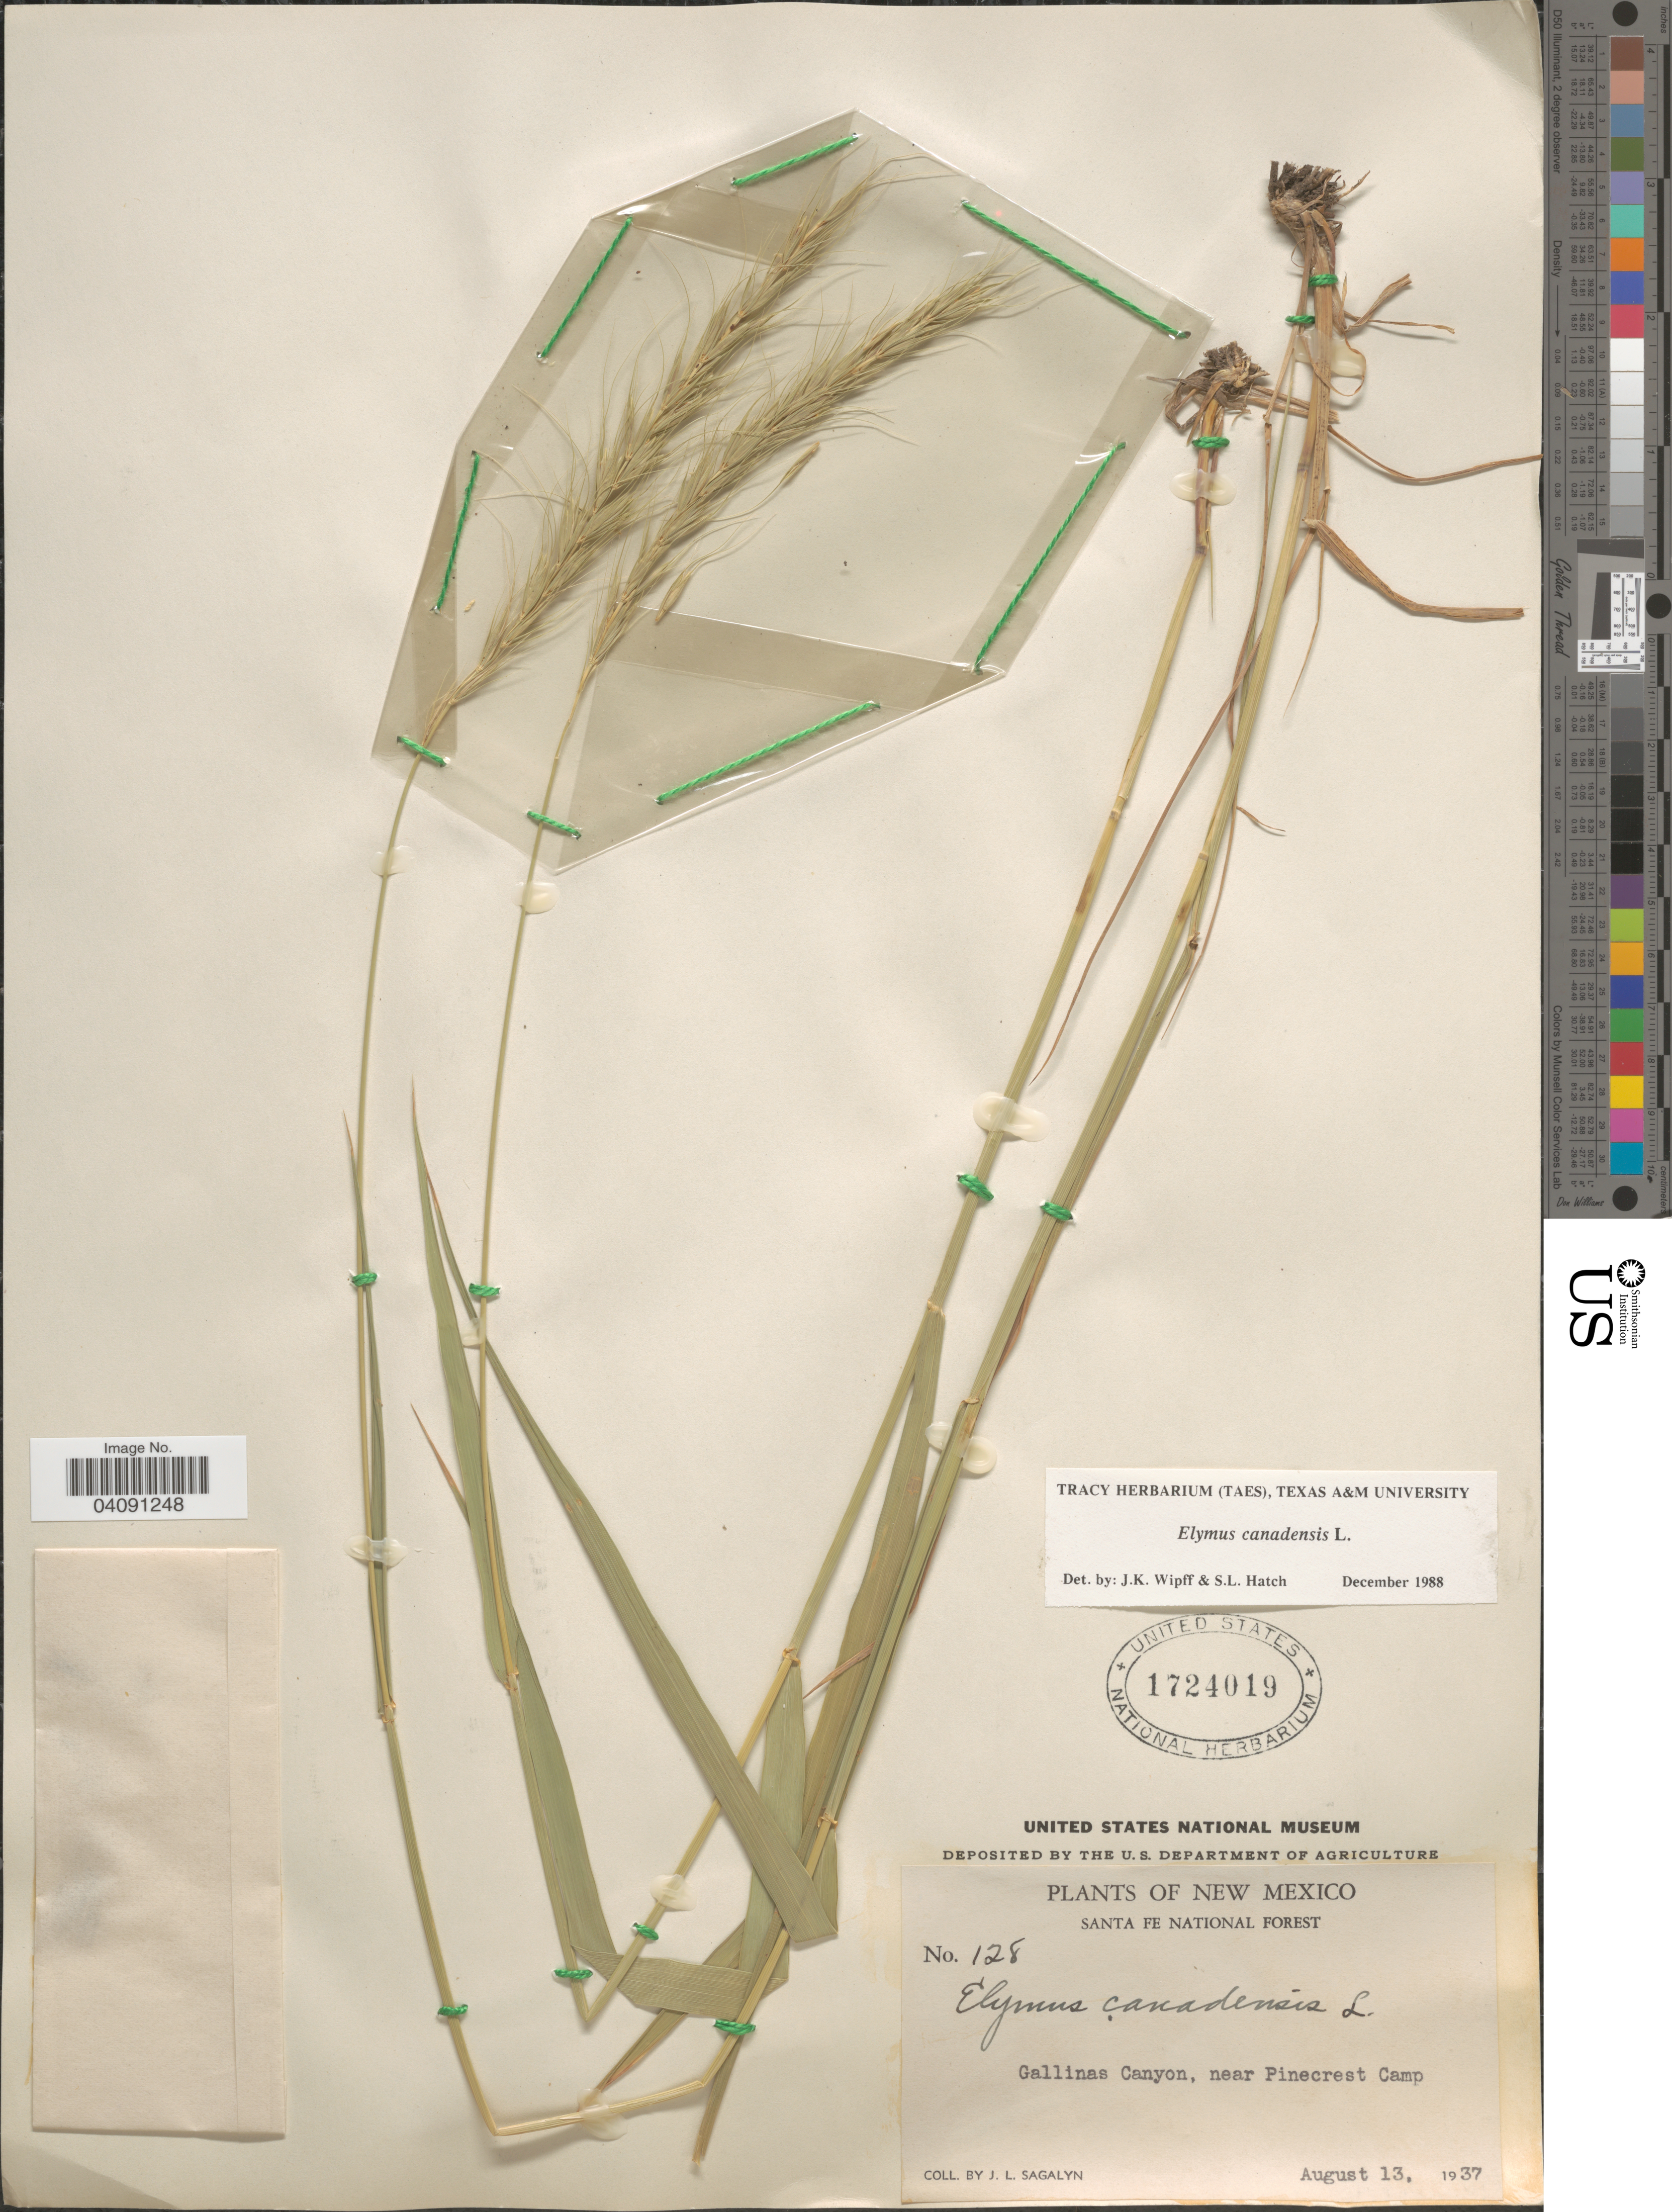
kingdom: Plantae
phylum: Tracheophyta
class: Liliopsida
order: Poales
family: Poaceae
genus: Elymus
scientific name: Elymus canadensis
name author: L.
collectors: J. Sagalyn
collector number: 128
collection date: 1937-08-13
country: United States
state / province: New Mexico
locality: Santa Fe National Forest. Gallinas Canyon, near Pinecrest Camp.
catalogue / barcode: US 1724019